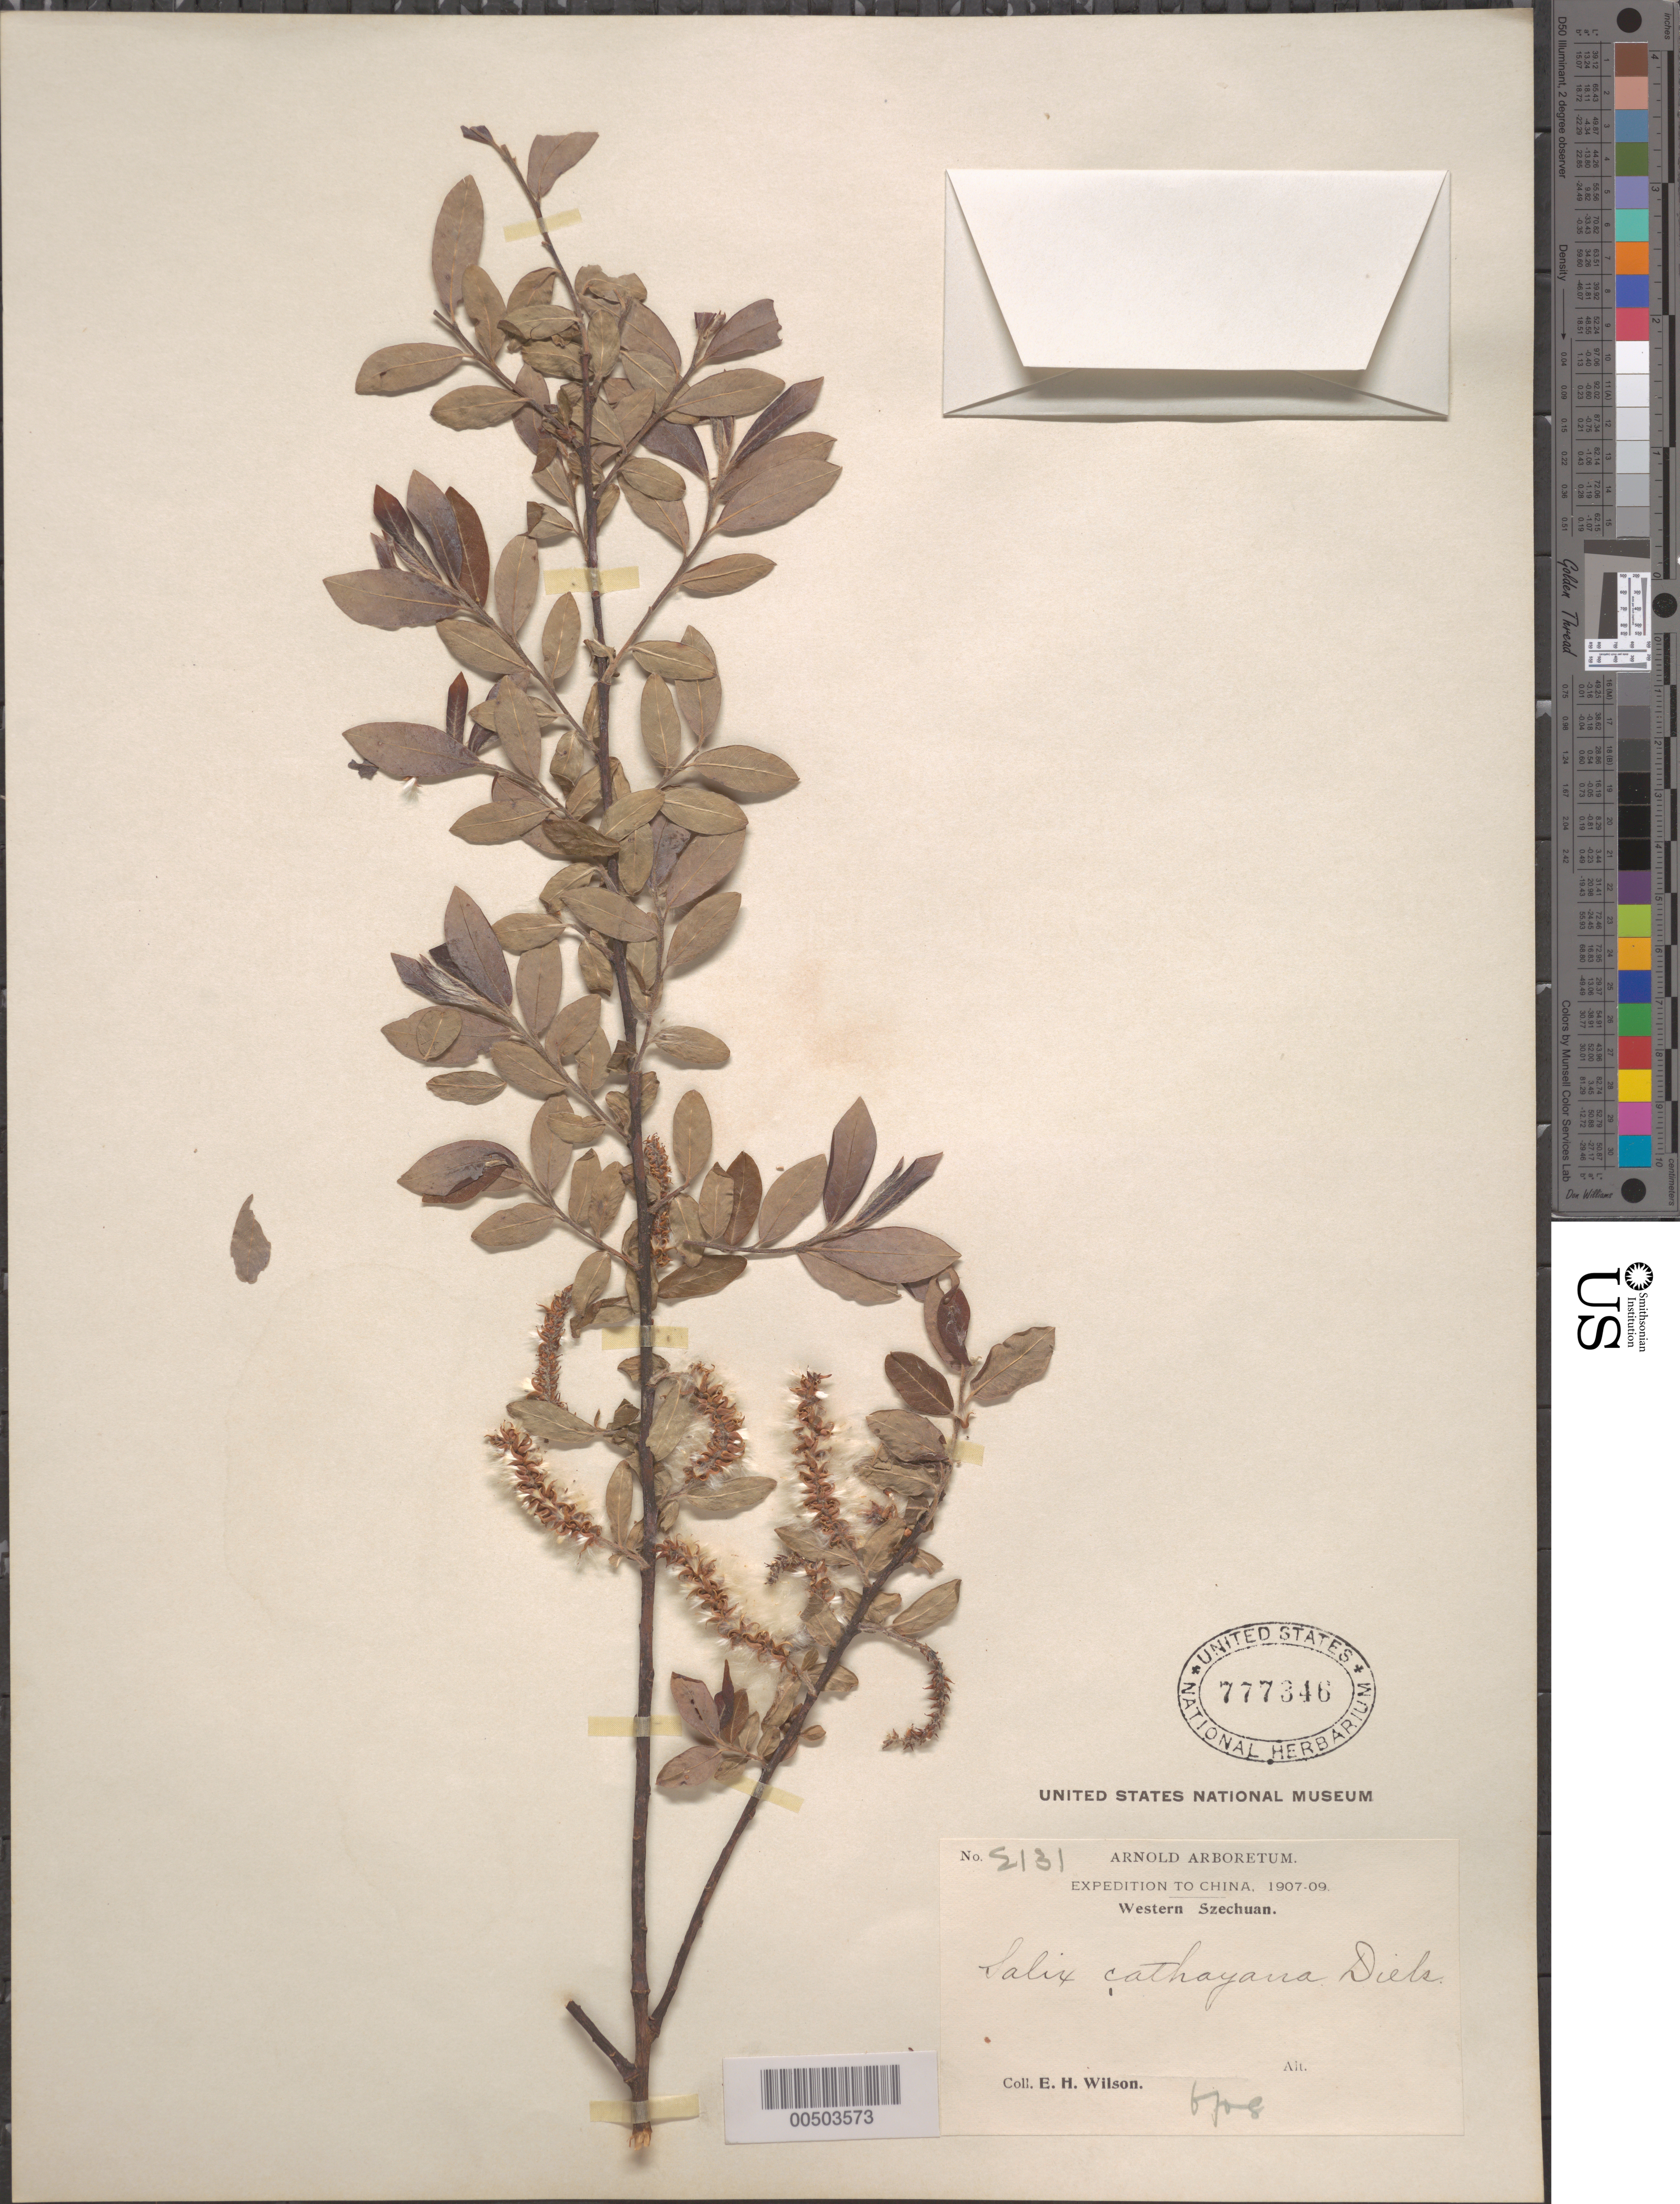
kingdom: Plantae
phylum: Tracheophyta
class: Magnoliopsida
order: Malpighiales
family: Salicaceae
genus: Salix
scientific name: Salix cathayana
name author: Diels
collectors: E. H. Wilson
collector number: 2131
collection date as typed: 1907 to -- --- 1909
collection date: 1907/1909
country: China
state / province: Sichuan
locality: Western Szechuan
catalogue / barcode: US 777346